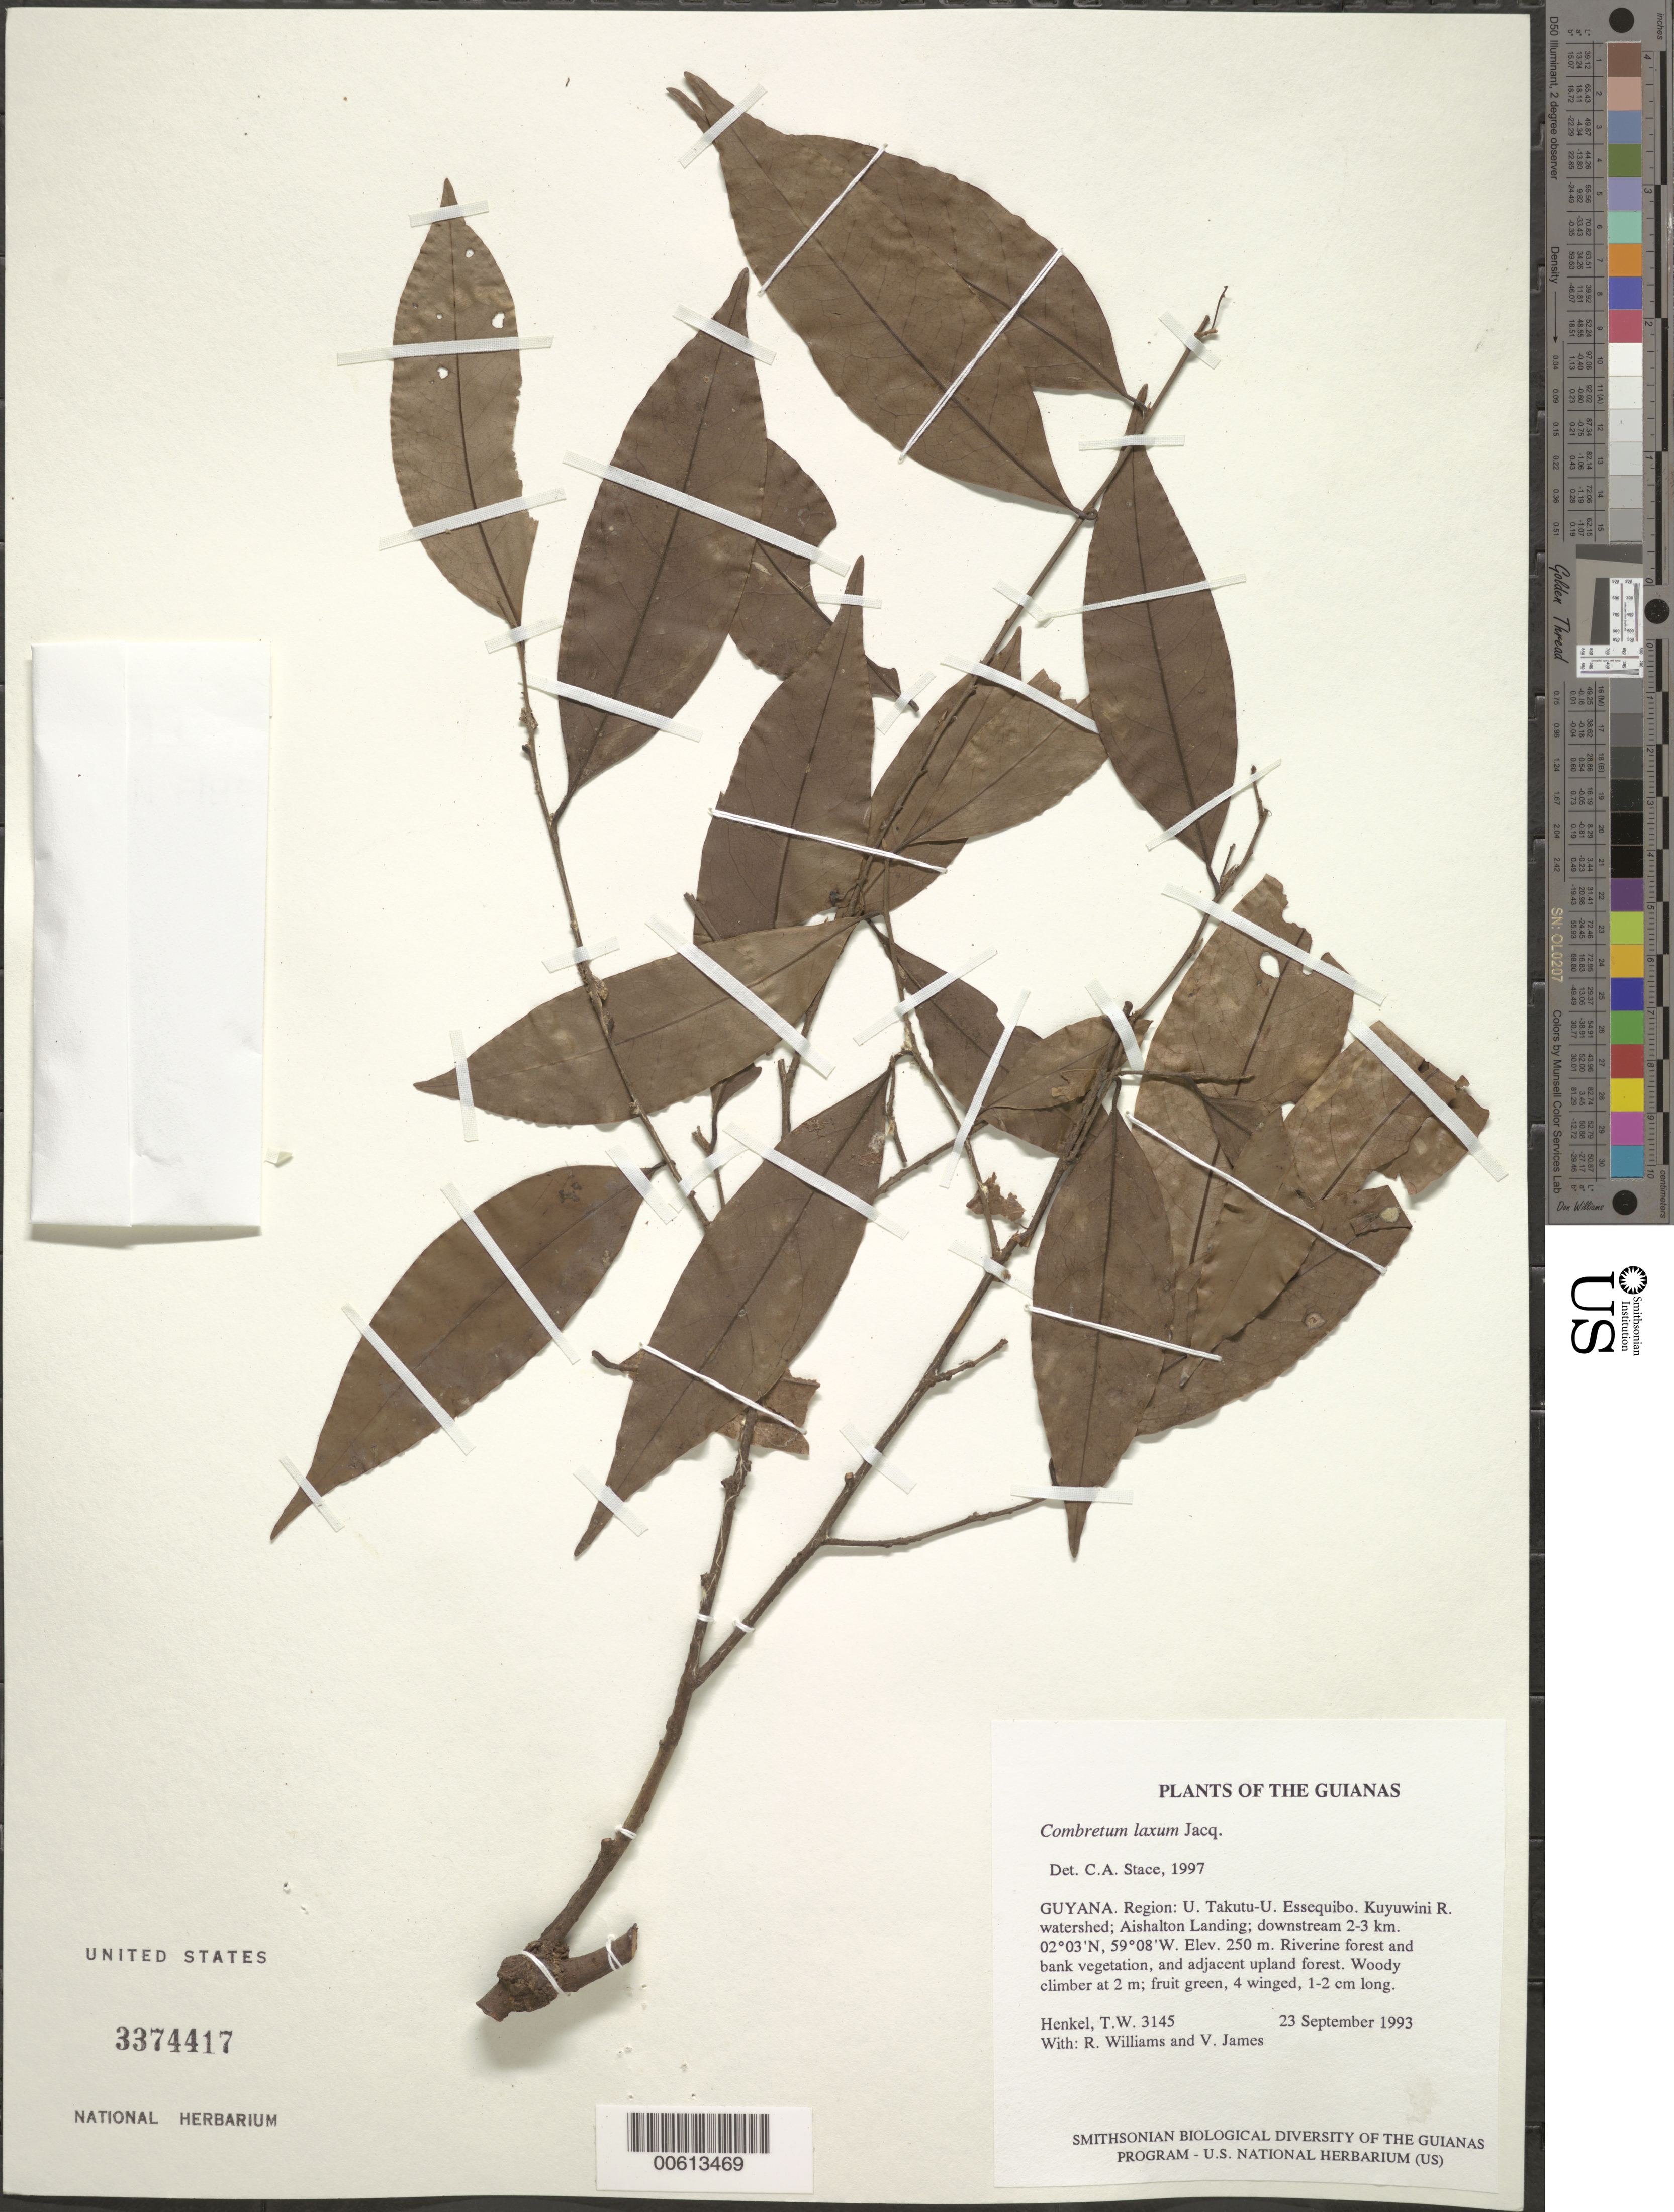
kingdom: Plantae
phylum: Tracheophyta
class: Magnoliopsida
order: Myrtales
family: Combretaceae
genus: Combretum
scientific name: Combretum laxum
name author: Jacq.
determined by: Stace, C. A.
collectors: T. Henkel, R. Williams & V. James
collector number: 3145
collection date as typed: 23 September 1993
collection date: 1993-09-23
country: Guyana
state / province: U. Takutu-U. Essequibo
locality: Kuyuwini R. watershed; Aishalton Landing; downstream 2-3 km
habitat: Riverine forest and bank vegetation, and adjacent upland forest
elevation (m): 250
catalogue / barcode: US 3374417